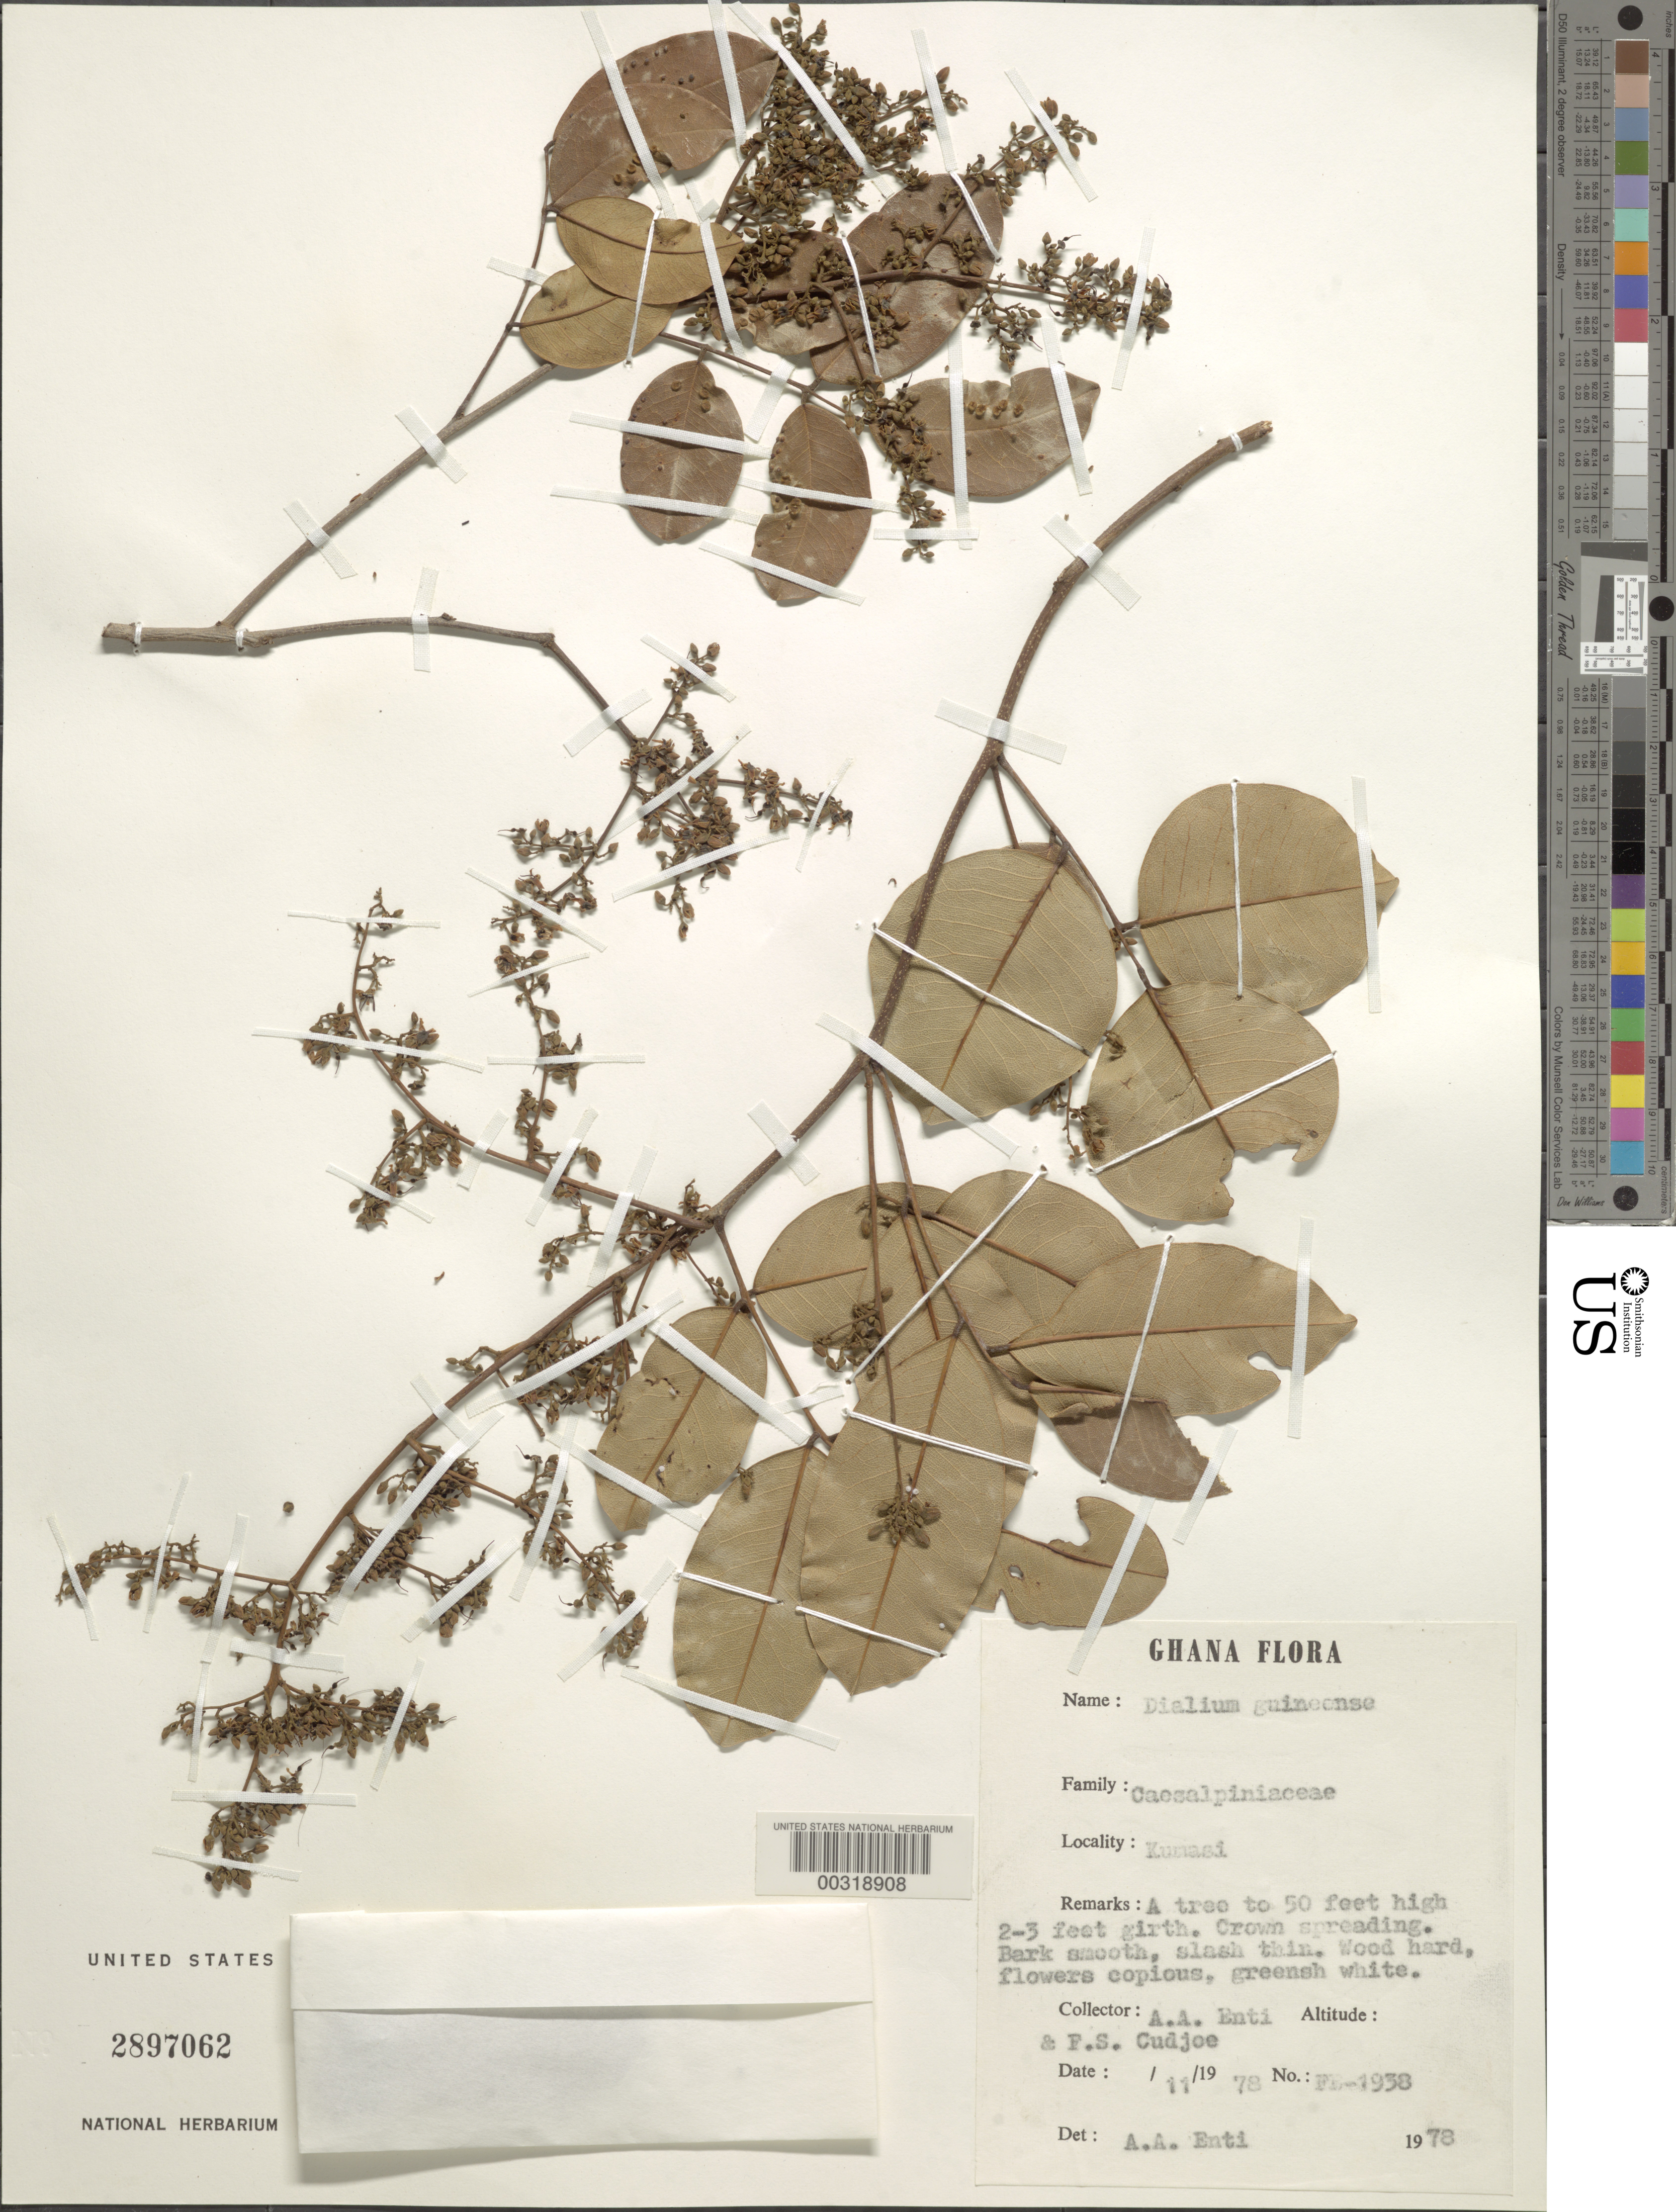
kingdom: Plantae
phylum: Tracheophyta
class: Magnoliopsida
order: Fabales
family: Fabaceae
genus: Dialium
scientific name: Dialium guineense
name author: Willd.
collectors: A. Enti & F. Cudjoe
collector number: Fb-1938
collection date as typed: Nov 1978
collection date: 1978-11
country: Ghana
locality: Kumasi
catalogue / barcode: US 2897062